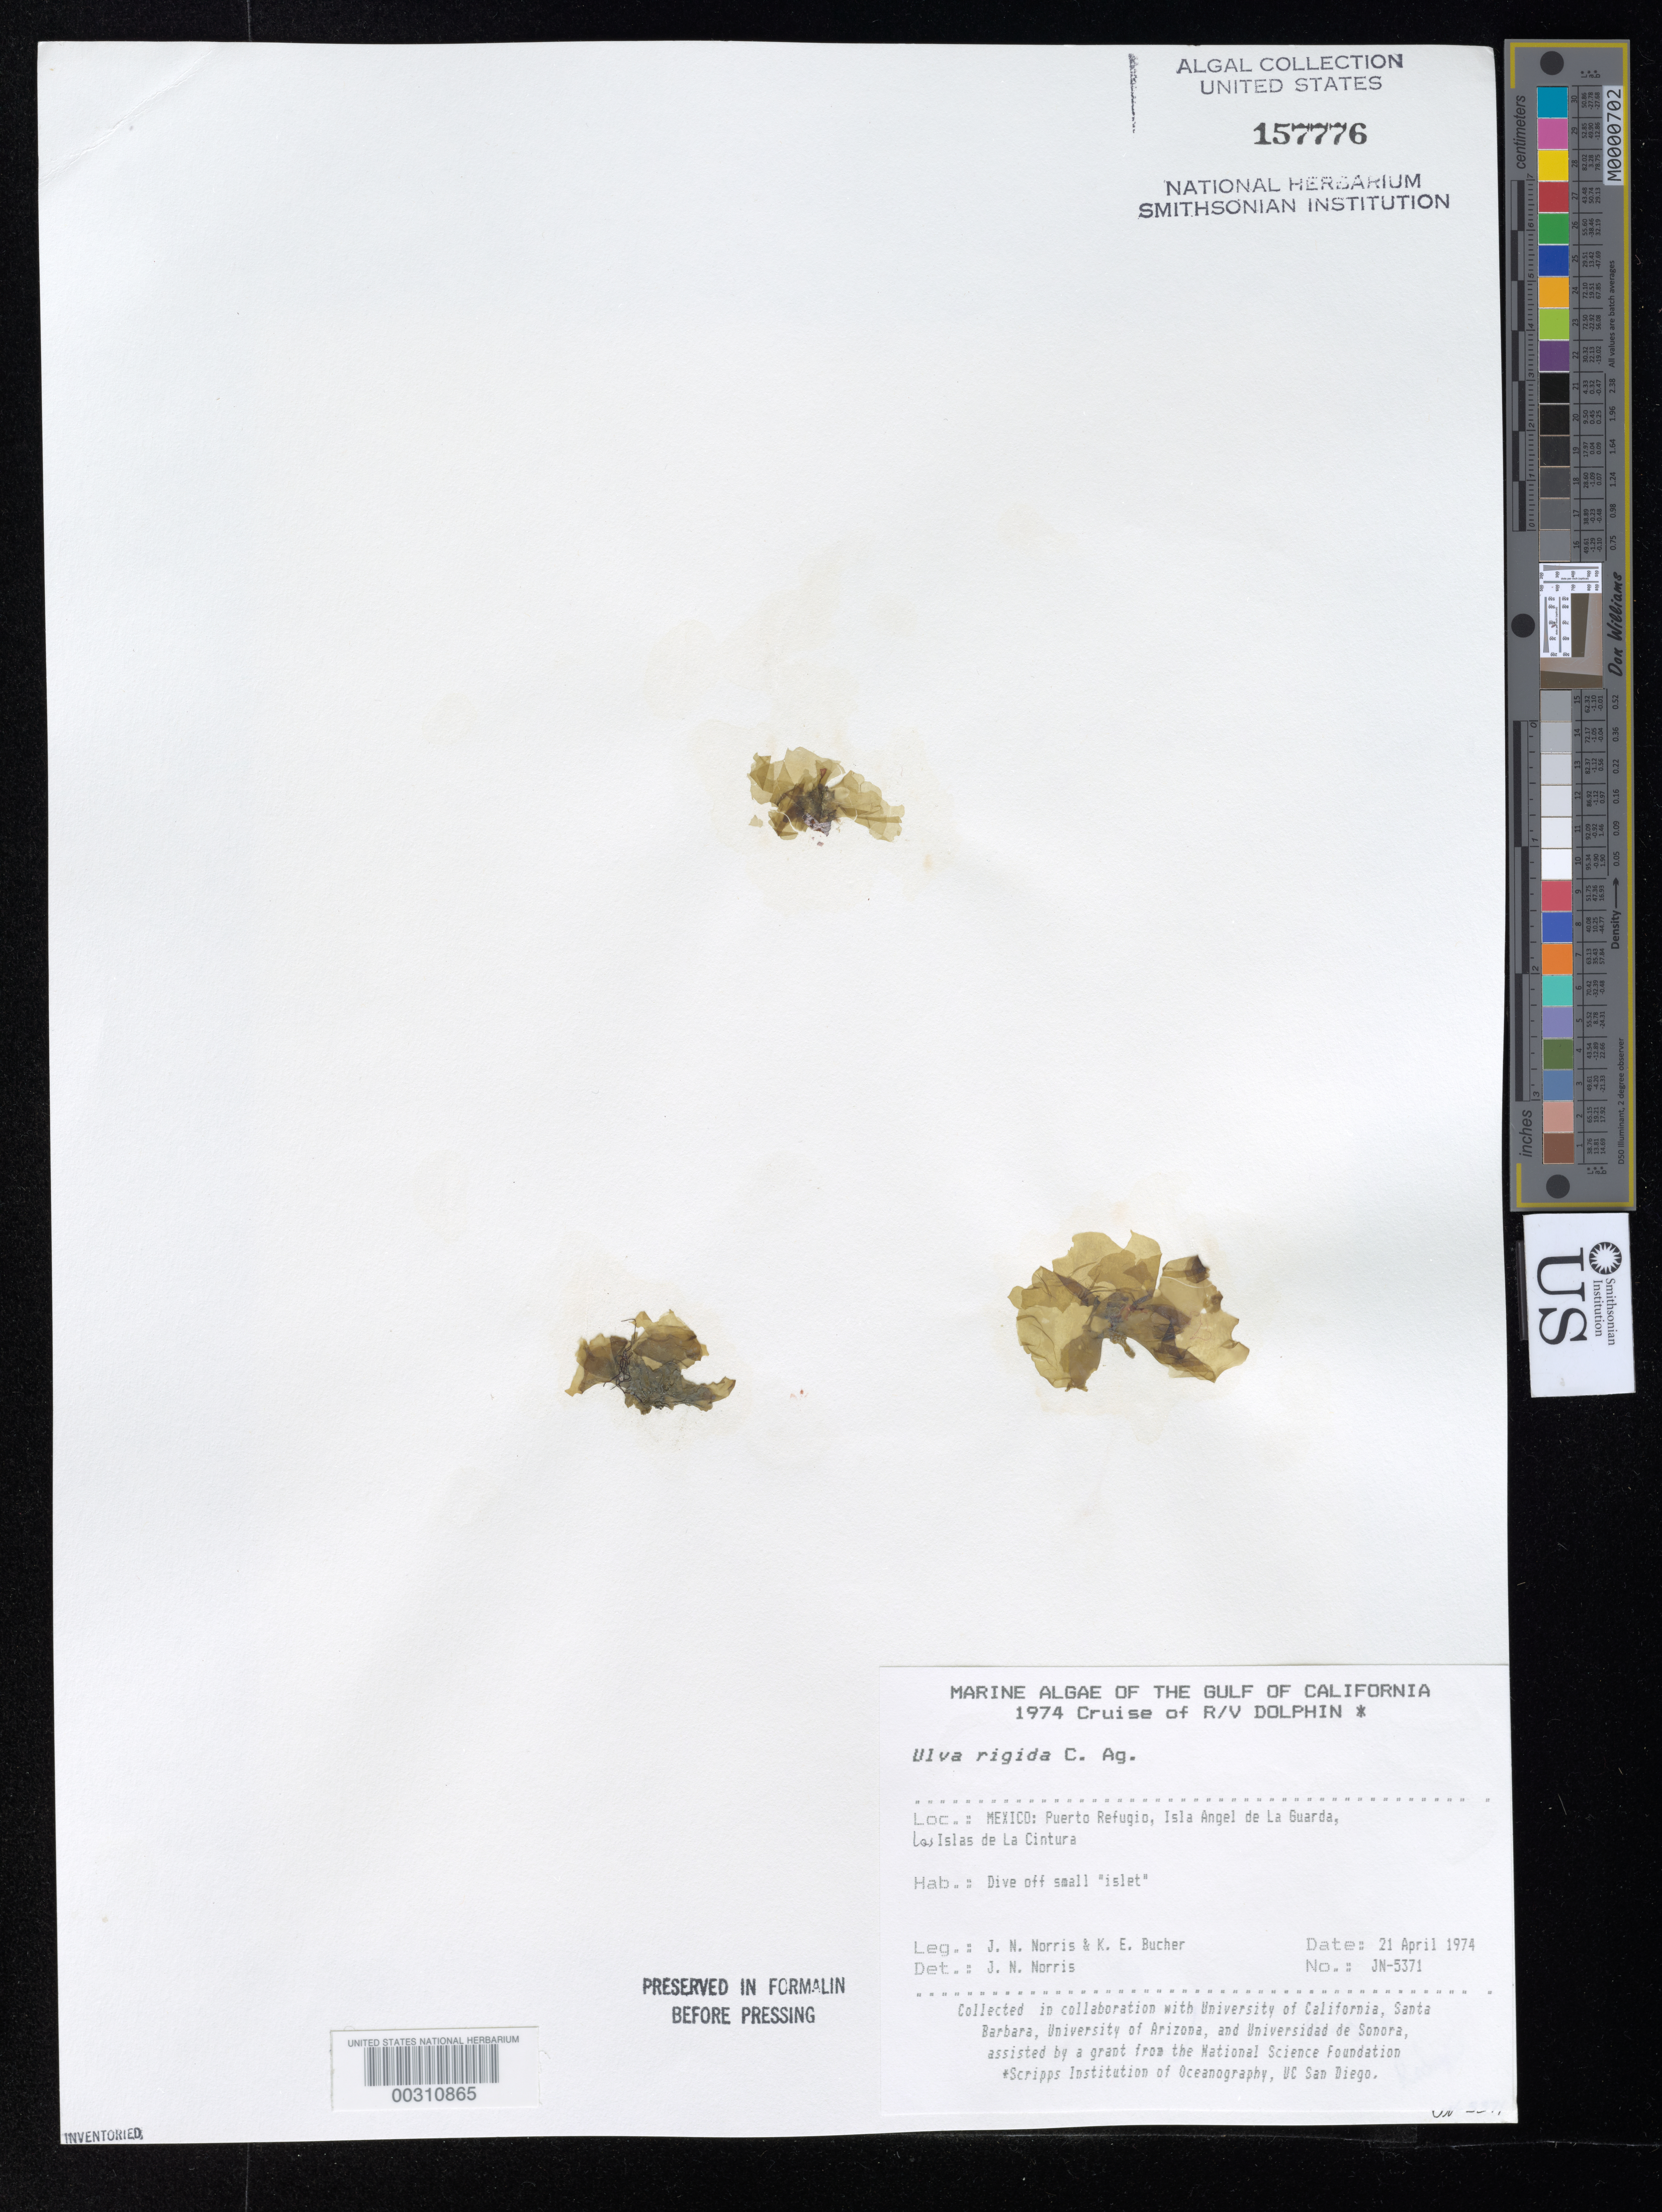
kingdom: Plantae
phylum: Chlorophyta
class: Ulvophyceae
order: Ulvales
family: Ulvaceae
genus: Ulva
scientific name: Ulva rigida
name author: C. Agardh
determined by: Norris, James N.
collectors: J. N. Norris & K. E. Bucher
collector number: JN-5371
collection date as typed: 21 Apr 1974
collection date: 1974-04-21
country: Mexico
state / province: Baja California Norte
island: Isla Angel de la Guarda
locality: Puerto Refugio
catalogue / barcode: US 157776